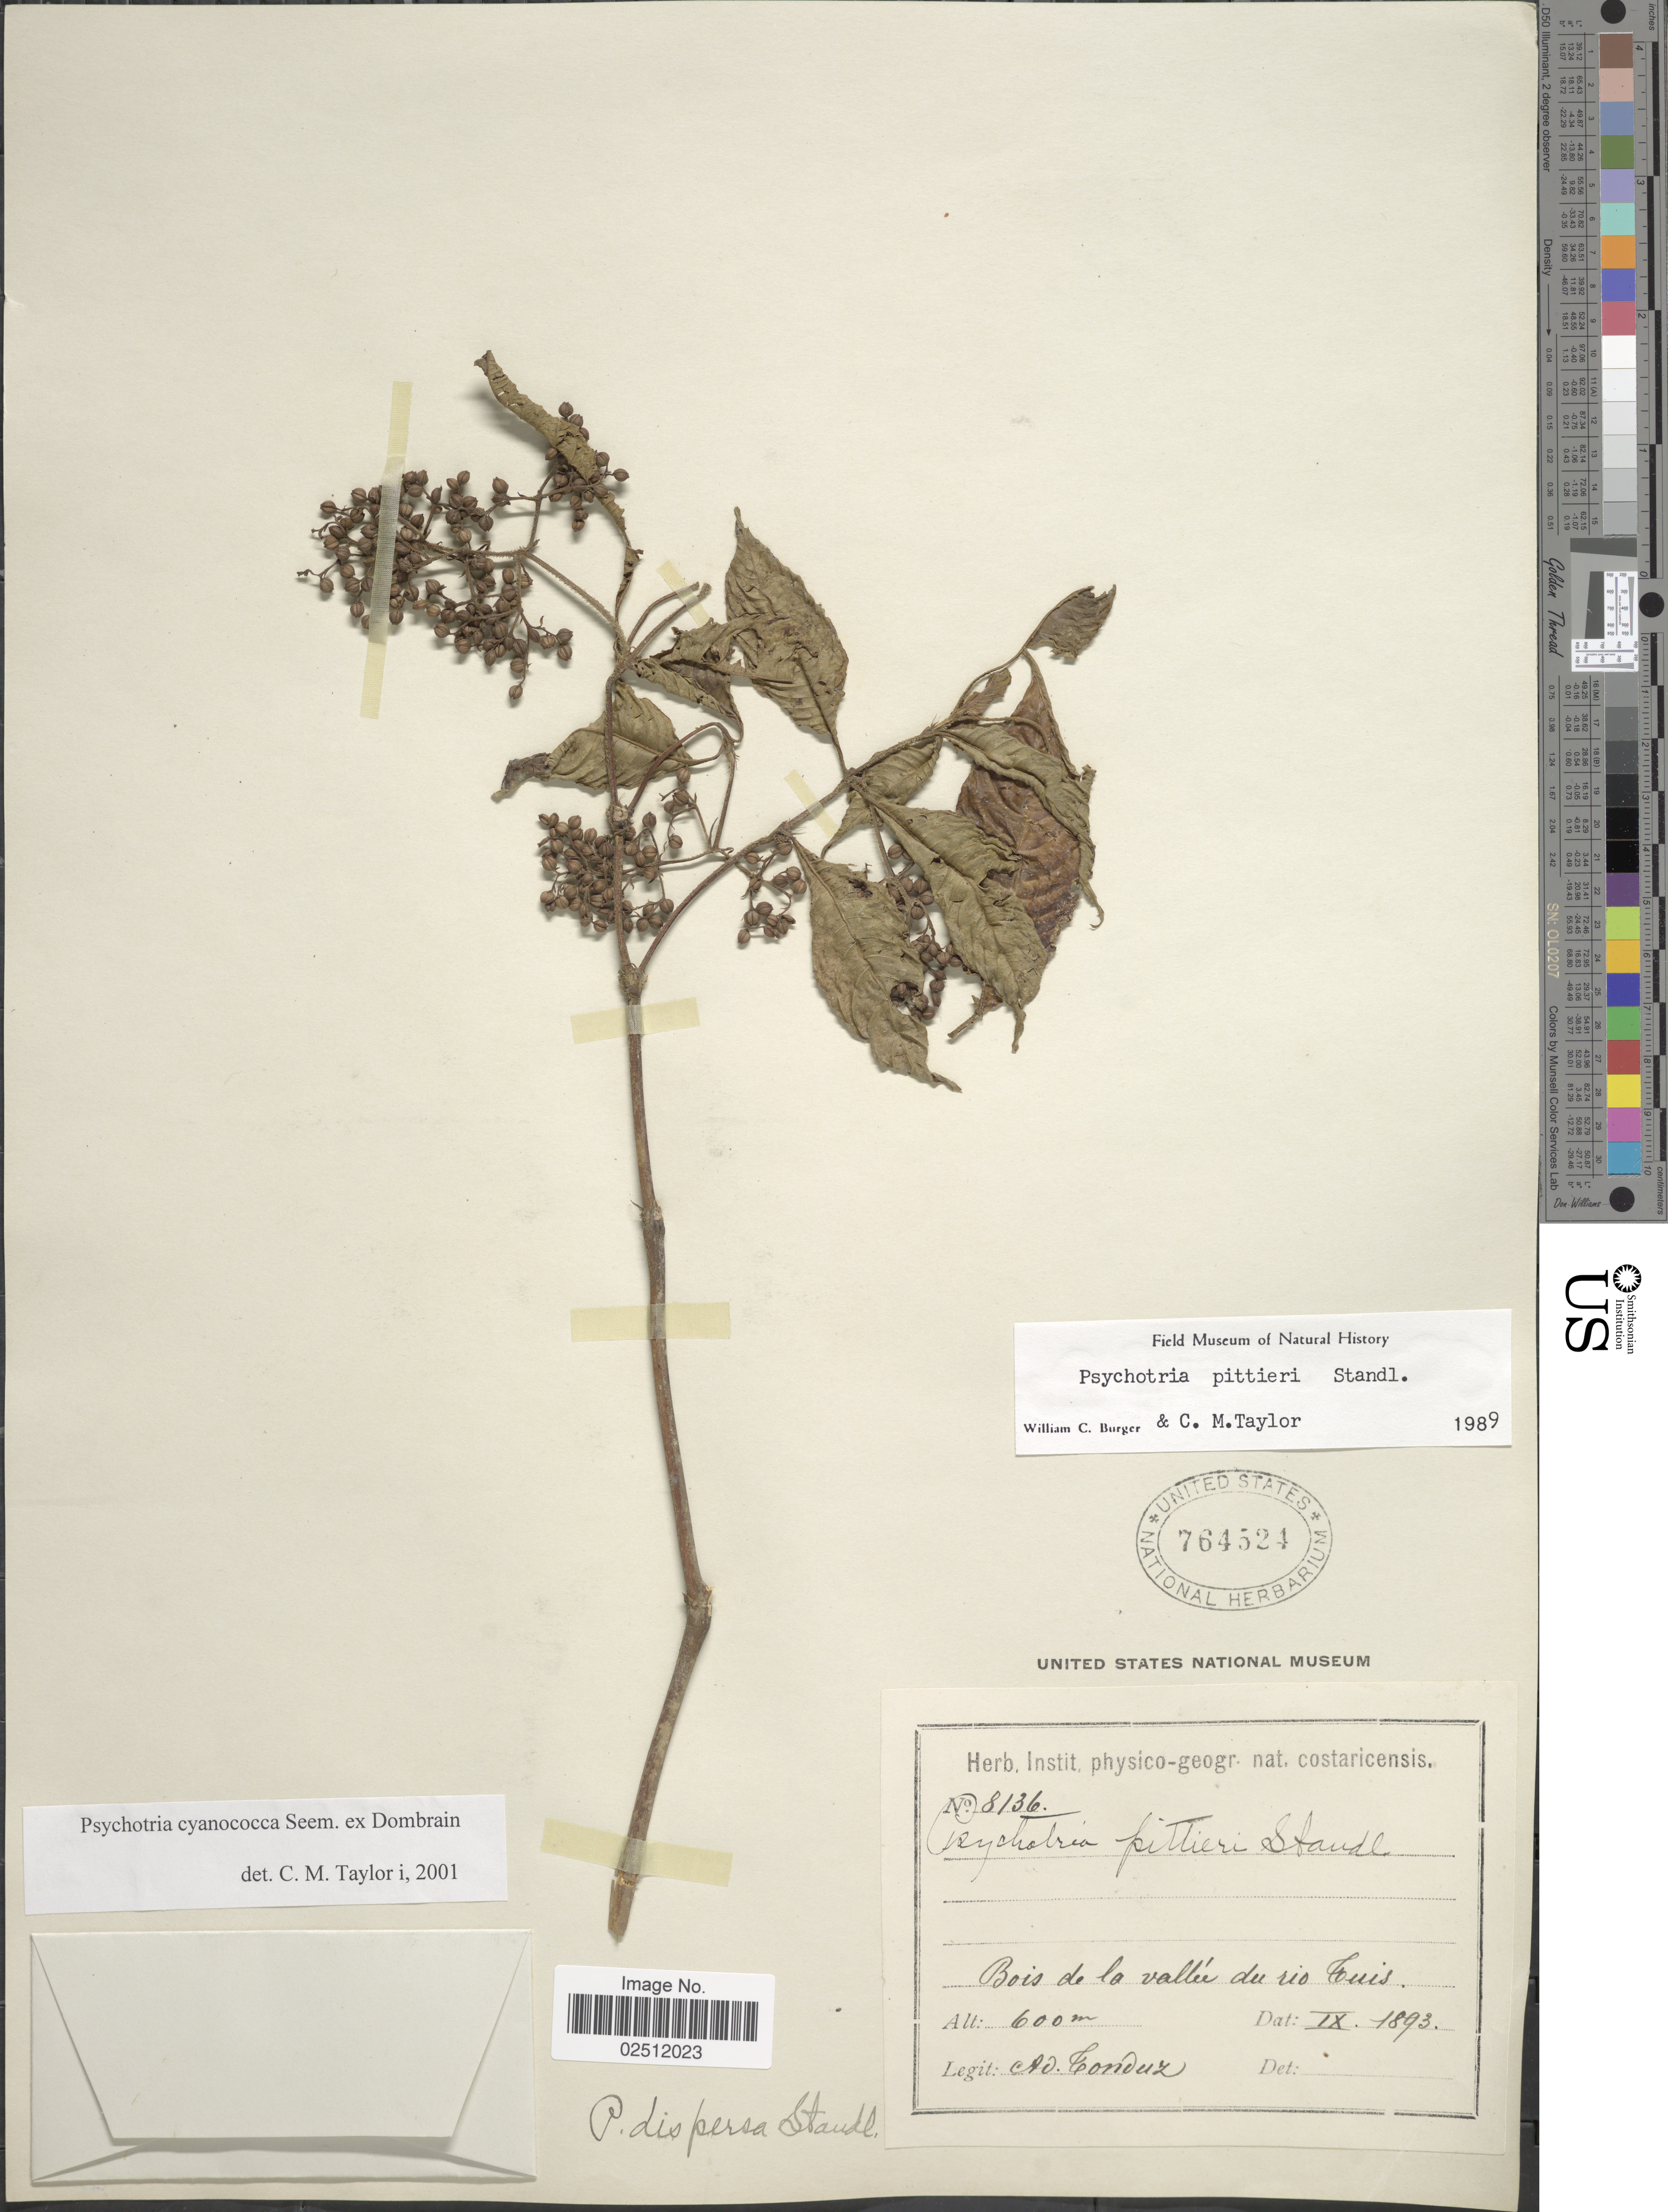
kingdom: Plantae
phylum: Tracheophyta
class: Magnoliopsida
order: Gentianales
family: Rubiaceae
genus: Psychotria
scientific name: Psychotria cyanococca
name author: Seem. ex Dombrain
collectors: A. Tonduz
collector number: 8136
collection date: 1893-09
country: Costa Rica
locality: Bois de la vallée du rio Tuis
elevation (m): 600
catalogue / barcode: US 764524